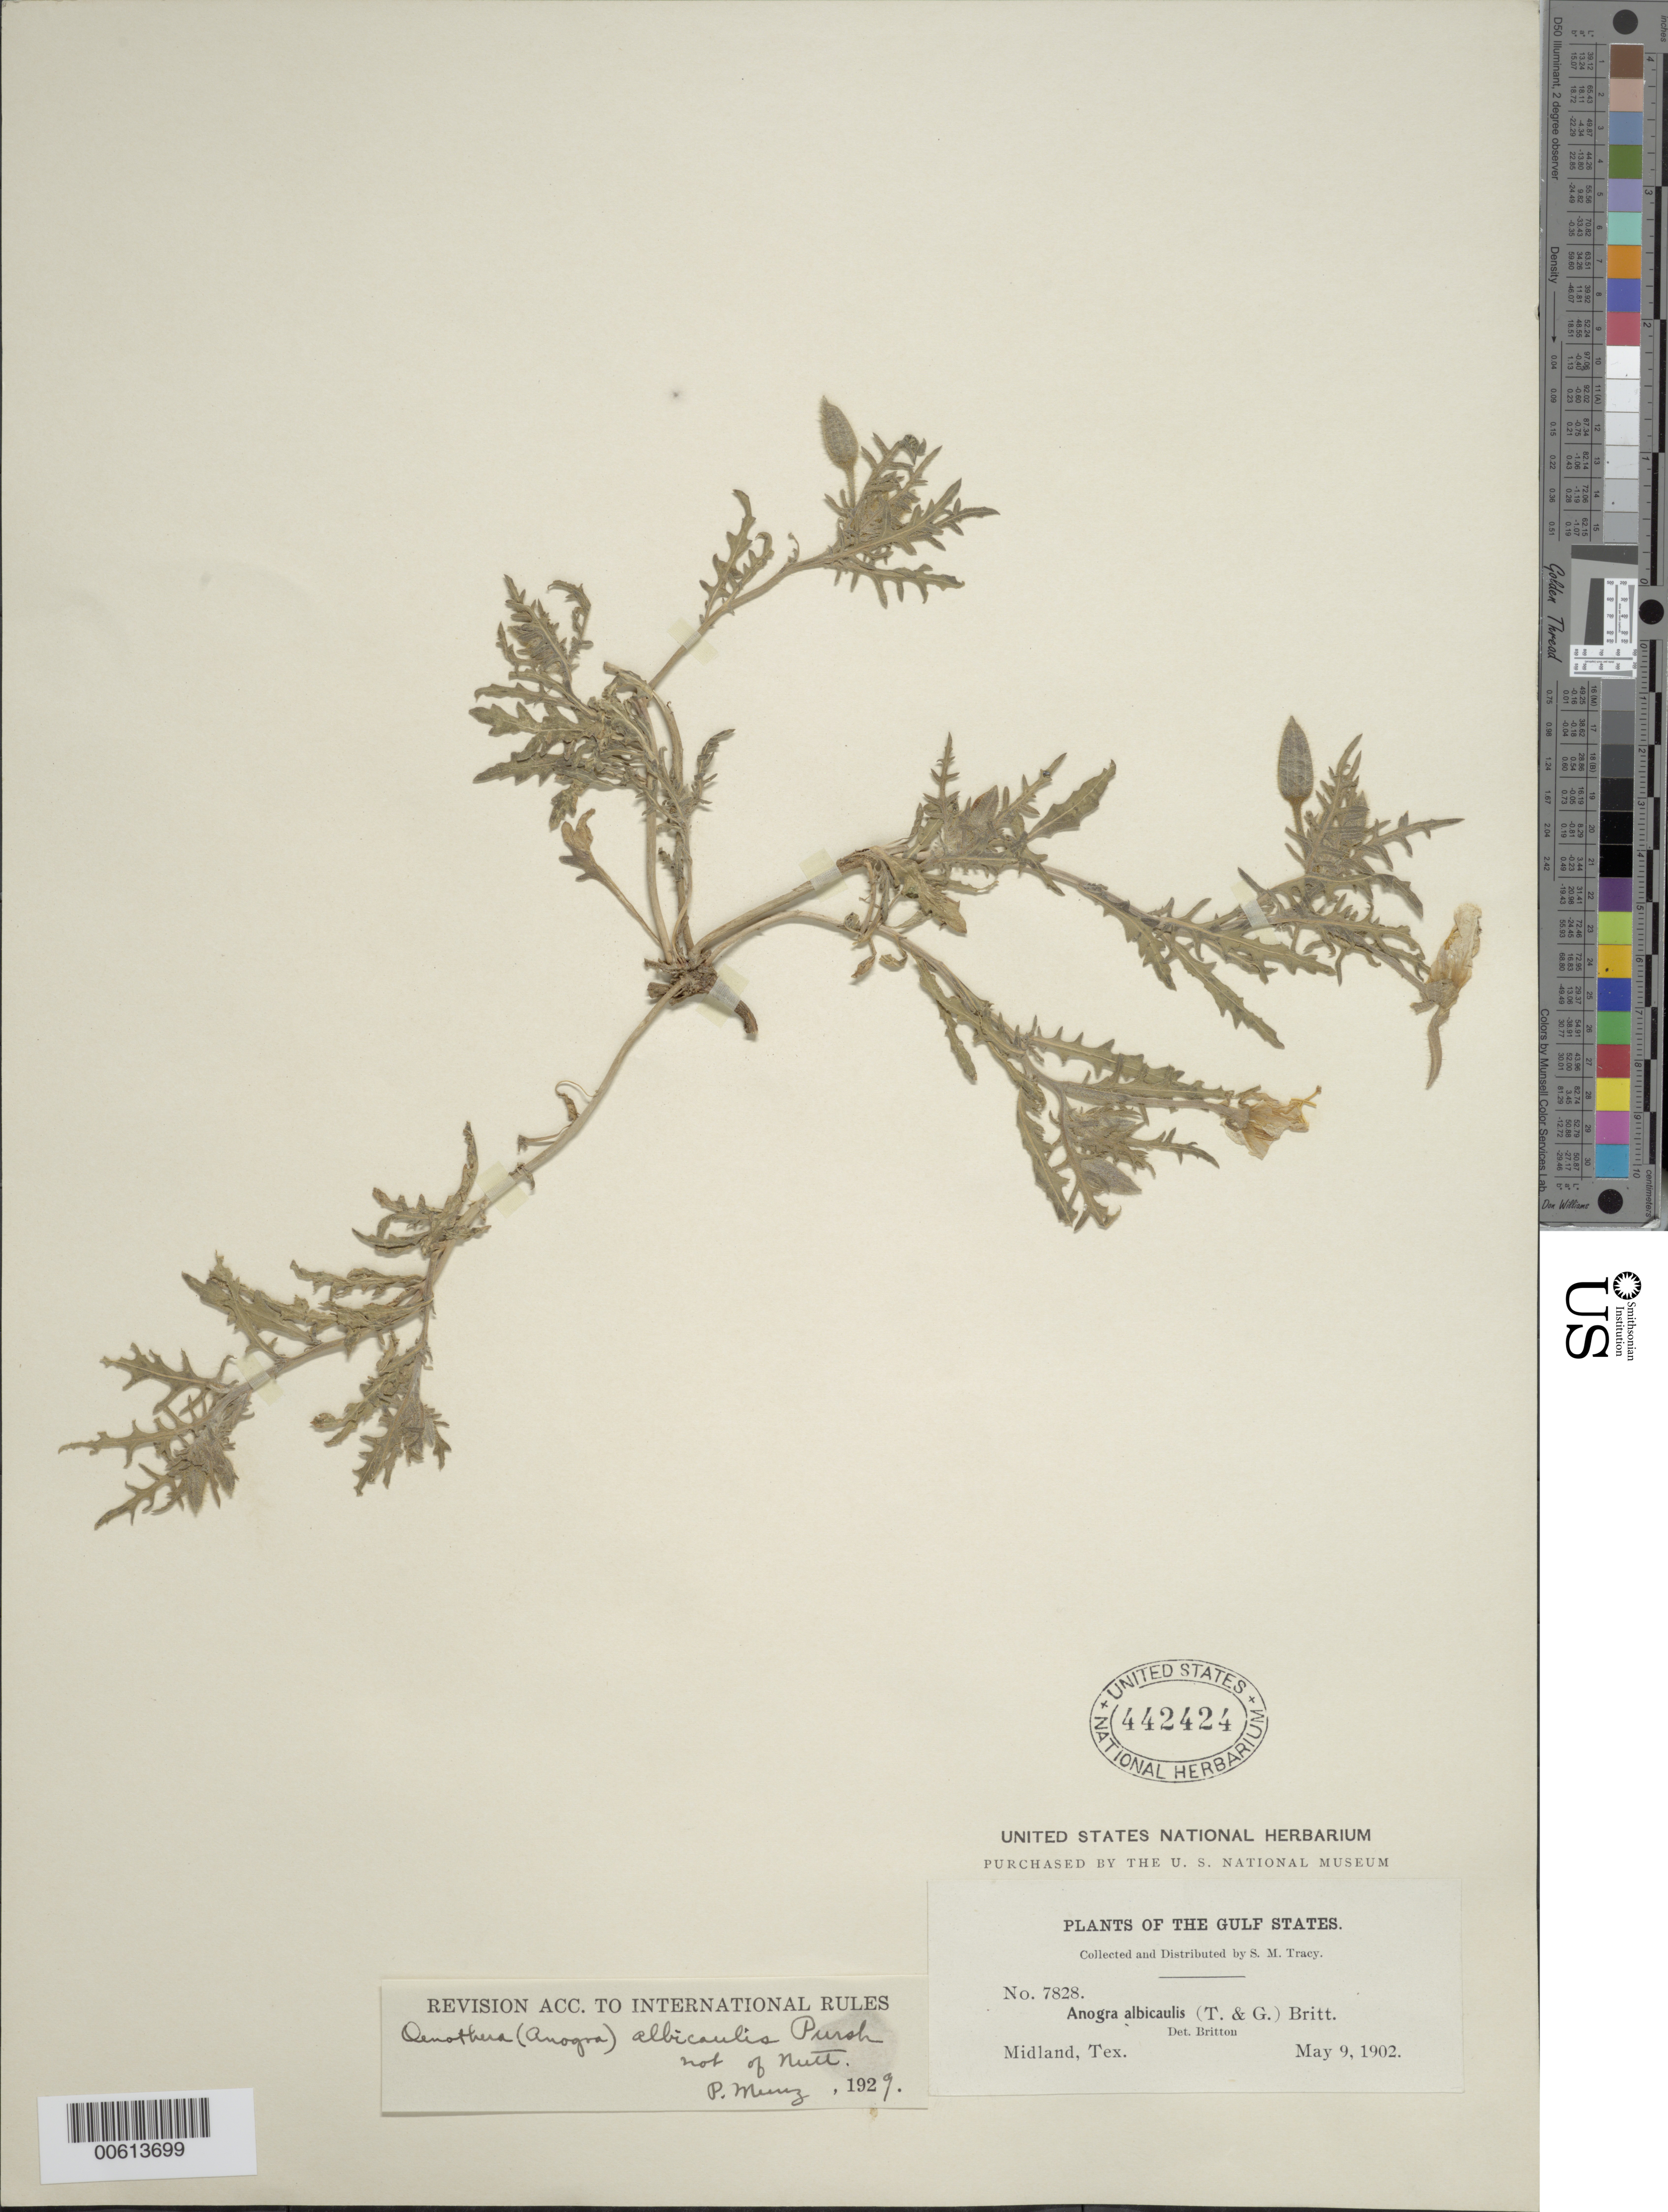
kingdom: Plantae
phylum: Tracheophyta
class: Magnoliopsida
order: Myrtales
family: Onagraceae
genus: Oenothera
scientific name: Oenothera albicaulis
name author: Pursh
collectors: S. M. Tracy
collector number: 7828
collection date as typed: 09 May 1902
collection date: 1902-05-09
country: United States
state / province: Texas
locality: Midland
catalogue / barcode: US 442424